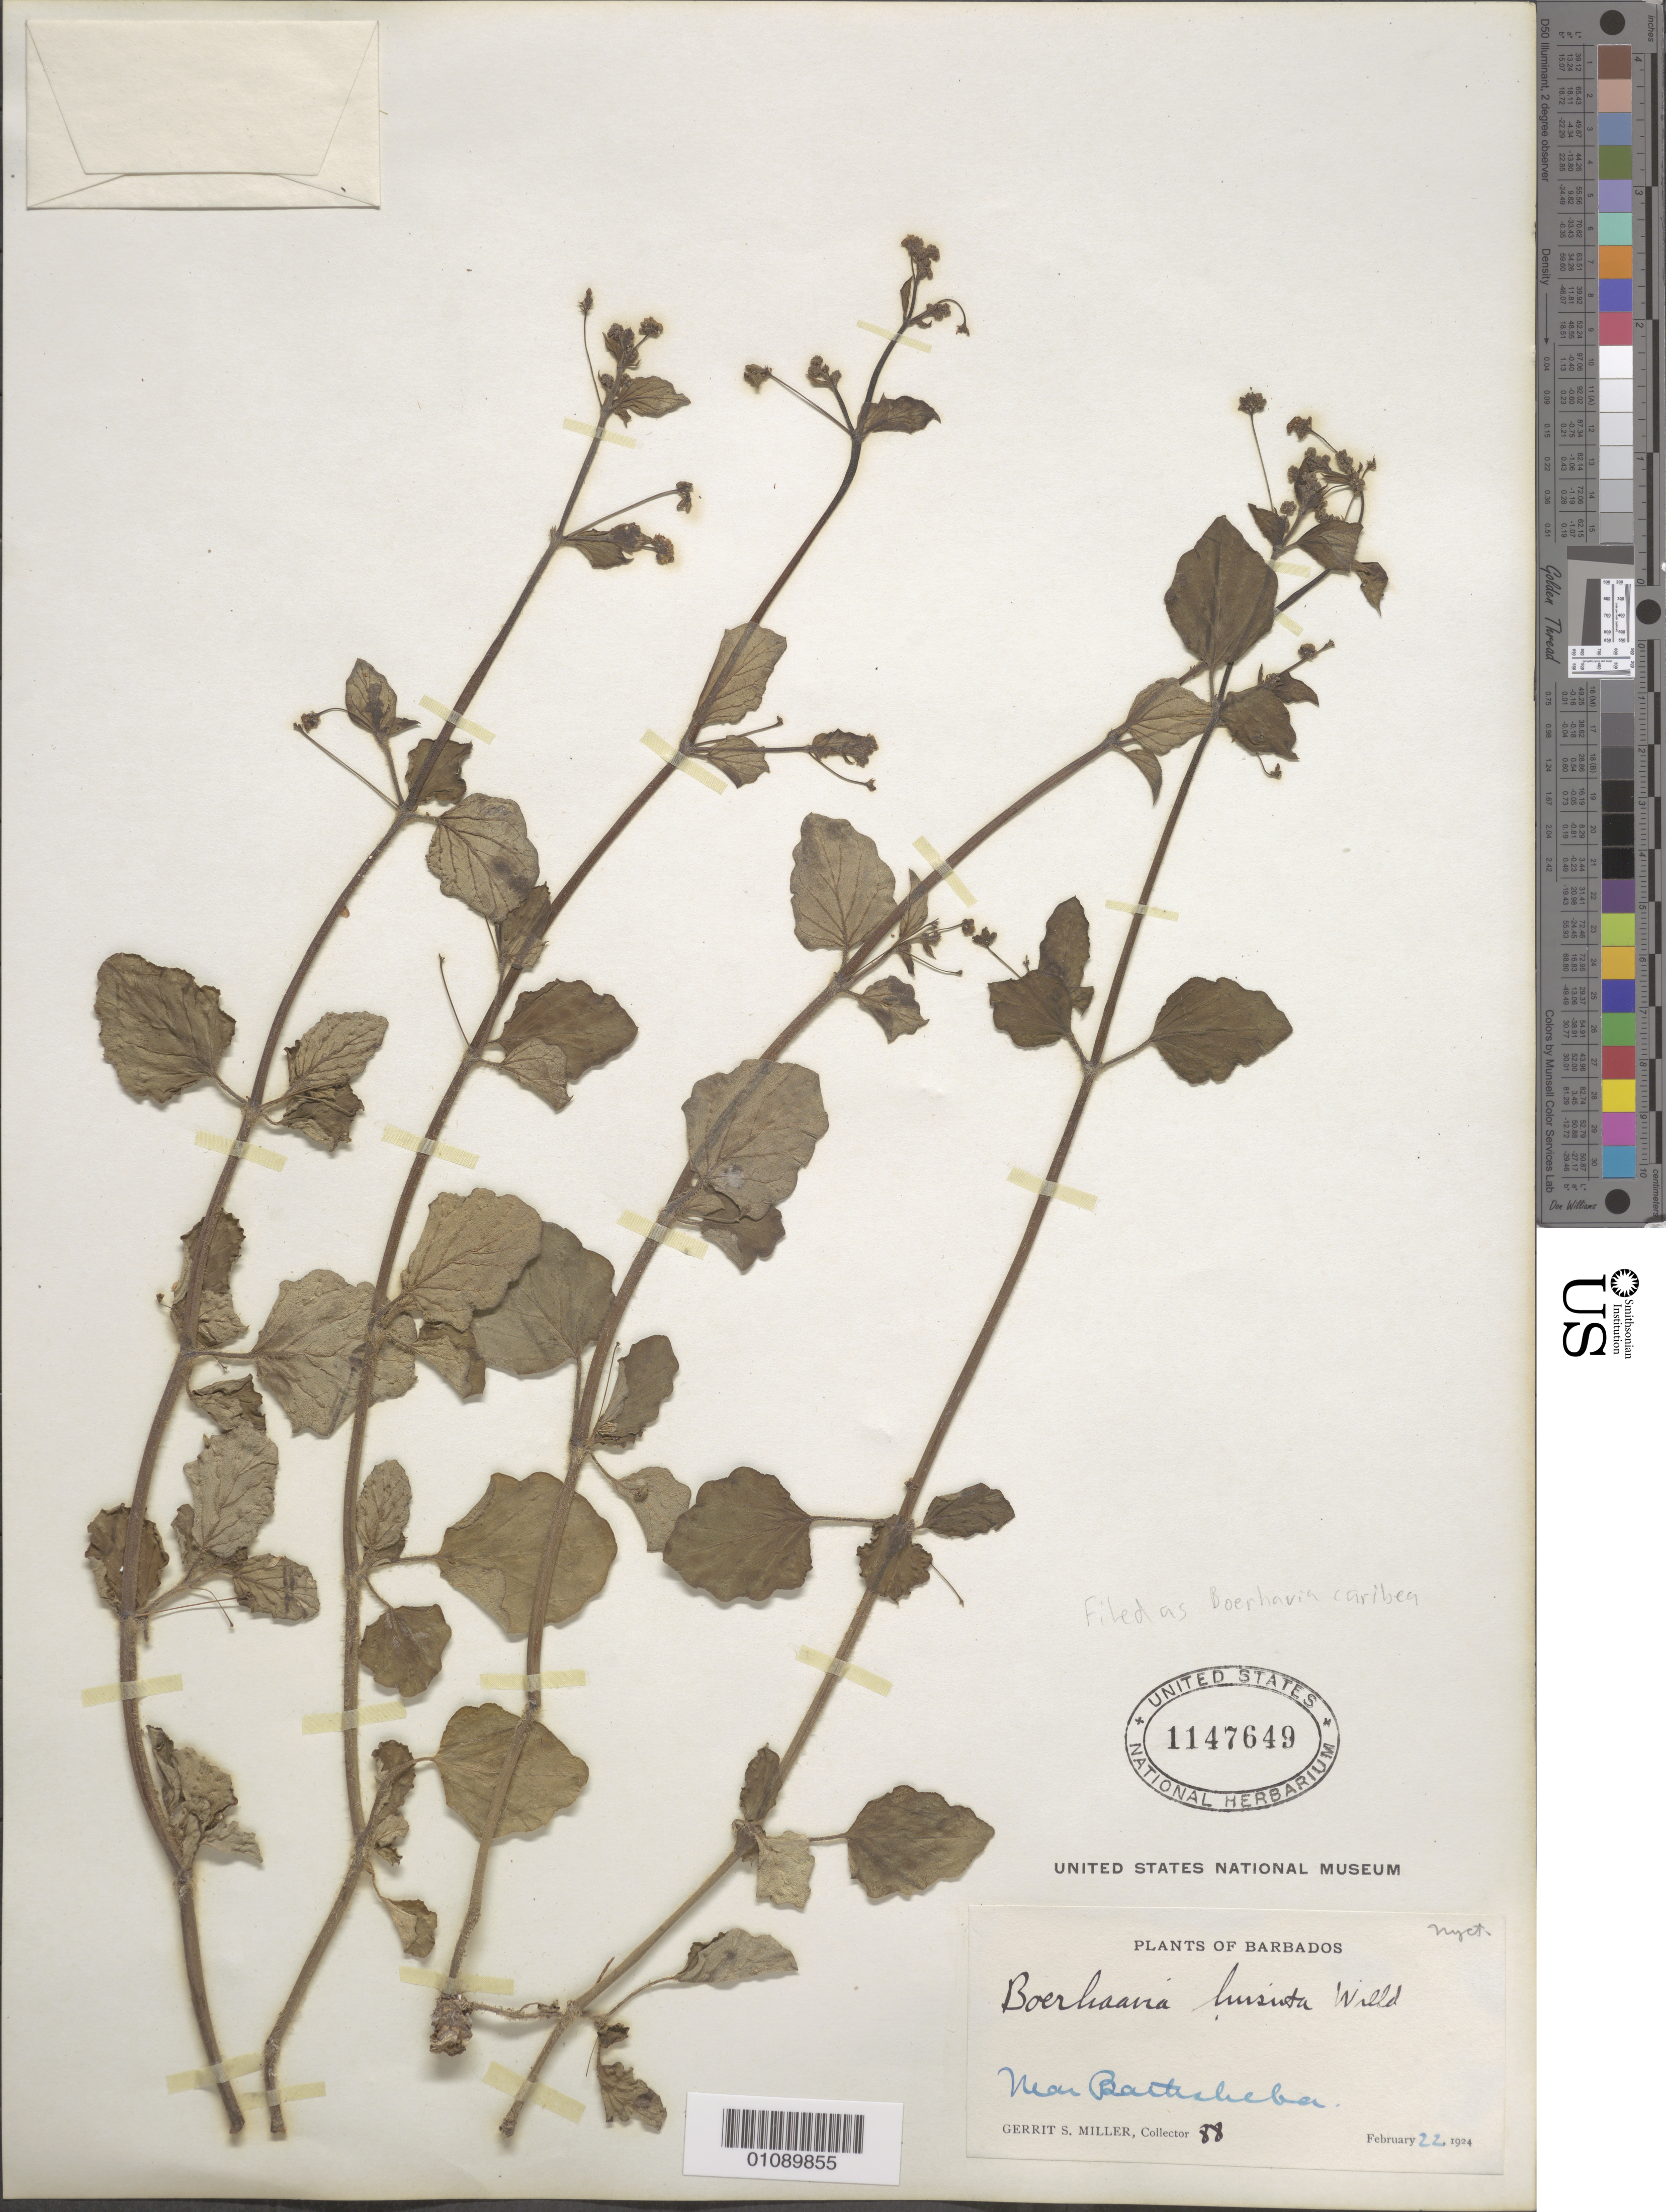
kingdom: Plantae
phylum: Tracheophyta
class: Magnoliopsida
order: Caryophyllales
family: Nyctaginaceae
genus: Boerhavia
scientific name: Boerhavia caribaea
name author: Jacq.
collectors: G. S. Miller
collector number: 88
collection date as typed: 22 Feb 1924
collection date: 1924-02-22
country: Barbados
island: Barbados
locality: Near Baltesheba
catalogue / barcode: US 1147649